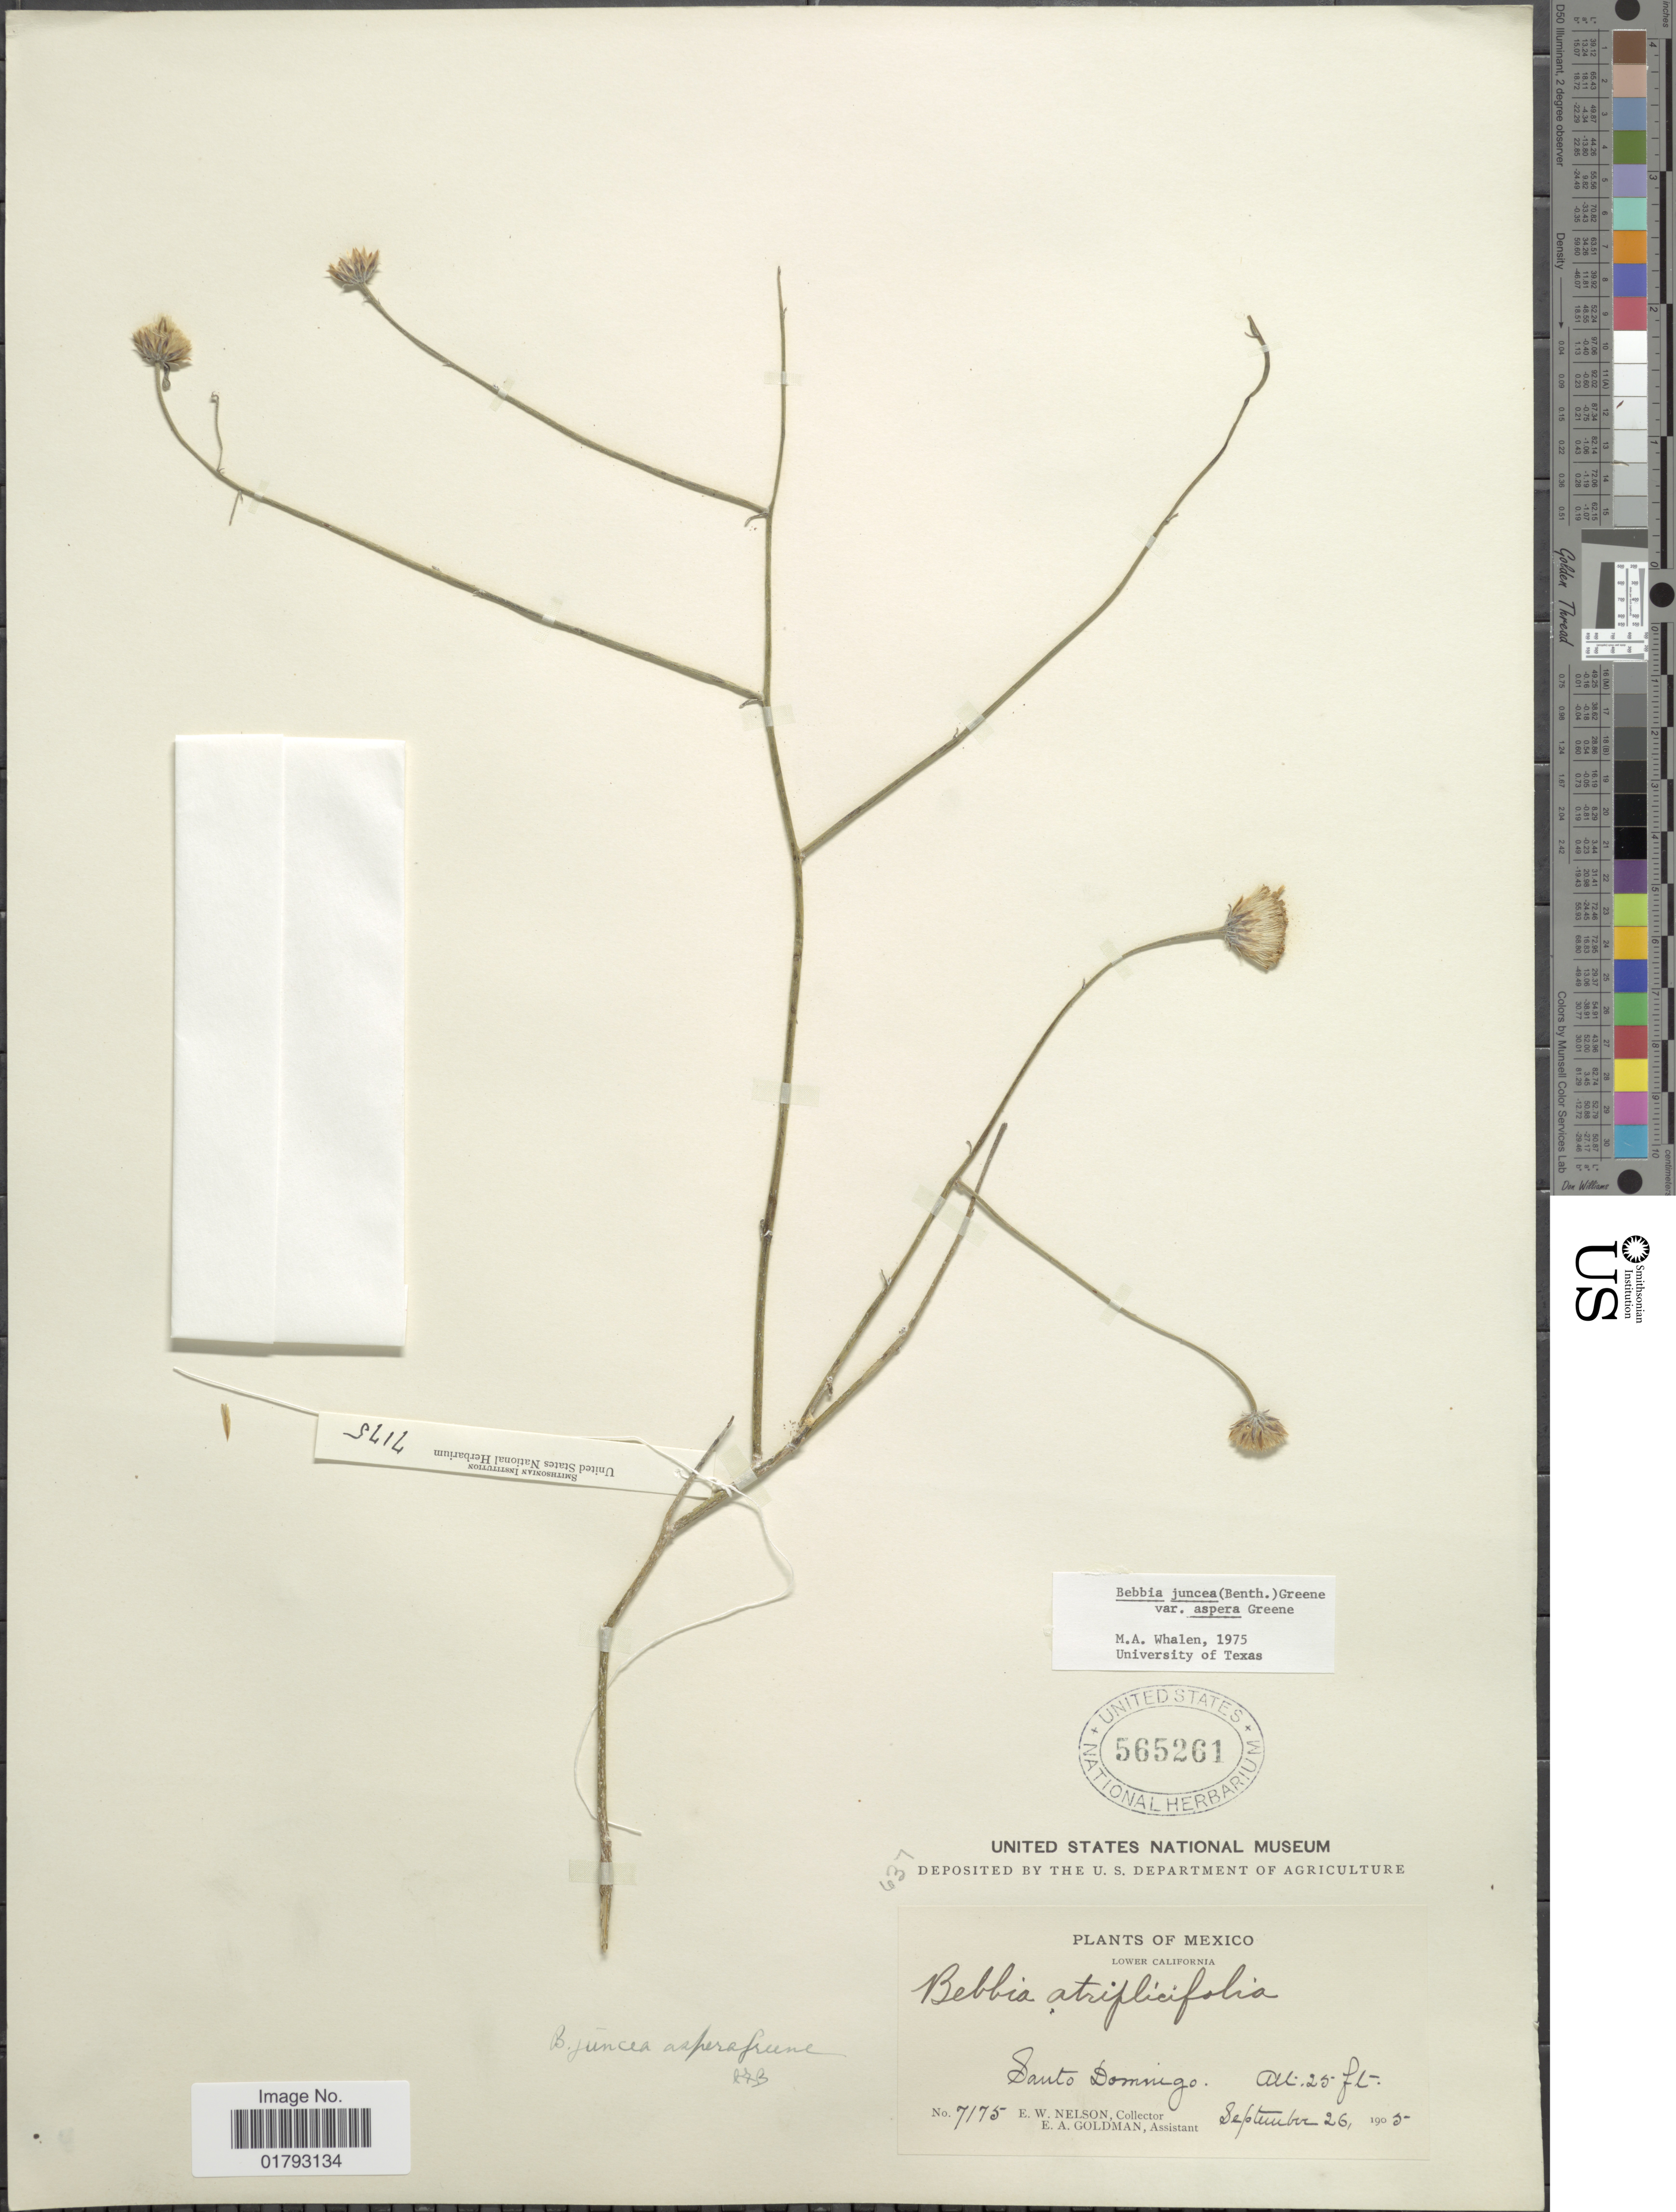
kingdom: Plantae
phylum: Tracheophyta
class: Magnoliopsida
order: Asterales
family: Asteraceae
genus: Bebbia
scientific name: Bebbia juncea var. aspera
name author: Greene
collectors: E. W. Nelson & E. A. Goldman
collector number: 7175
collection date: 1905-09-26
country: Mexico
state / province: Baja California Sur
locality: Lower California, Santo domingo.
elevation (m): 8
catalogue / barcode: US 565261